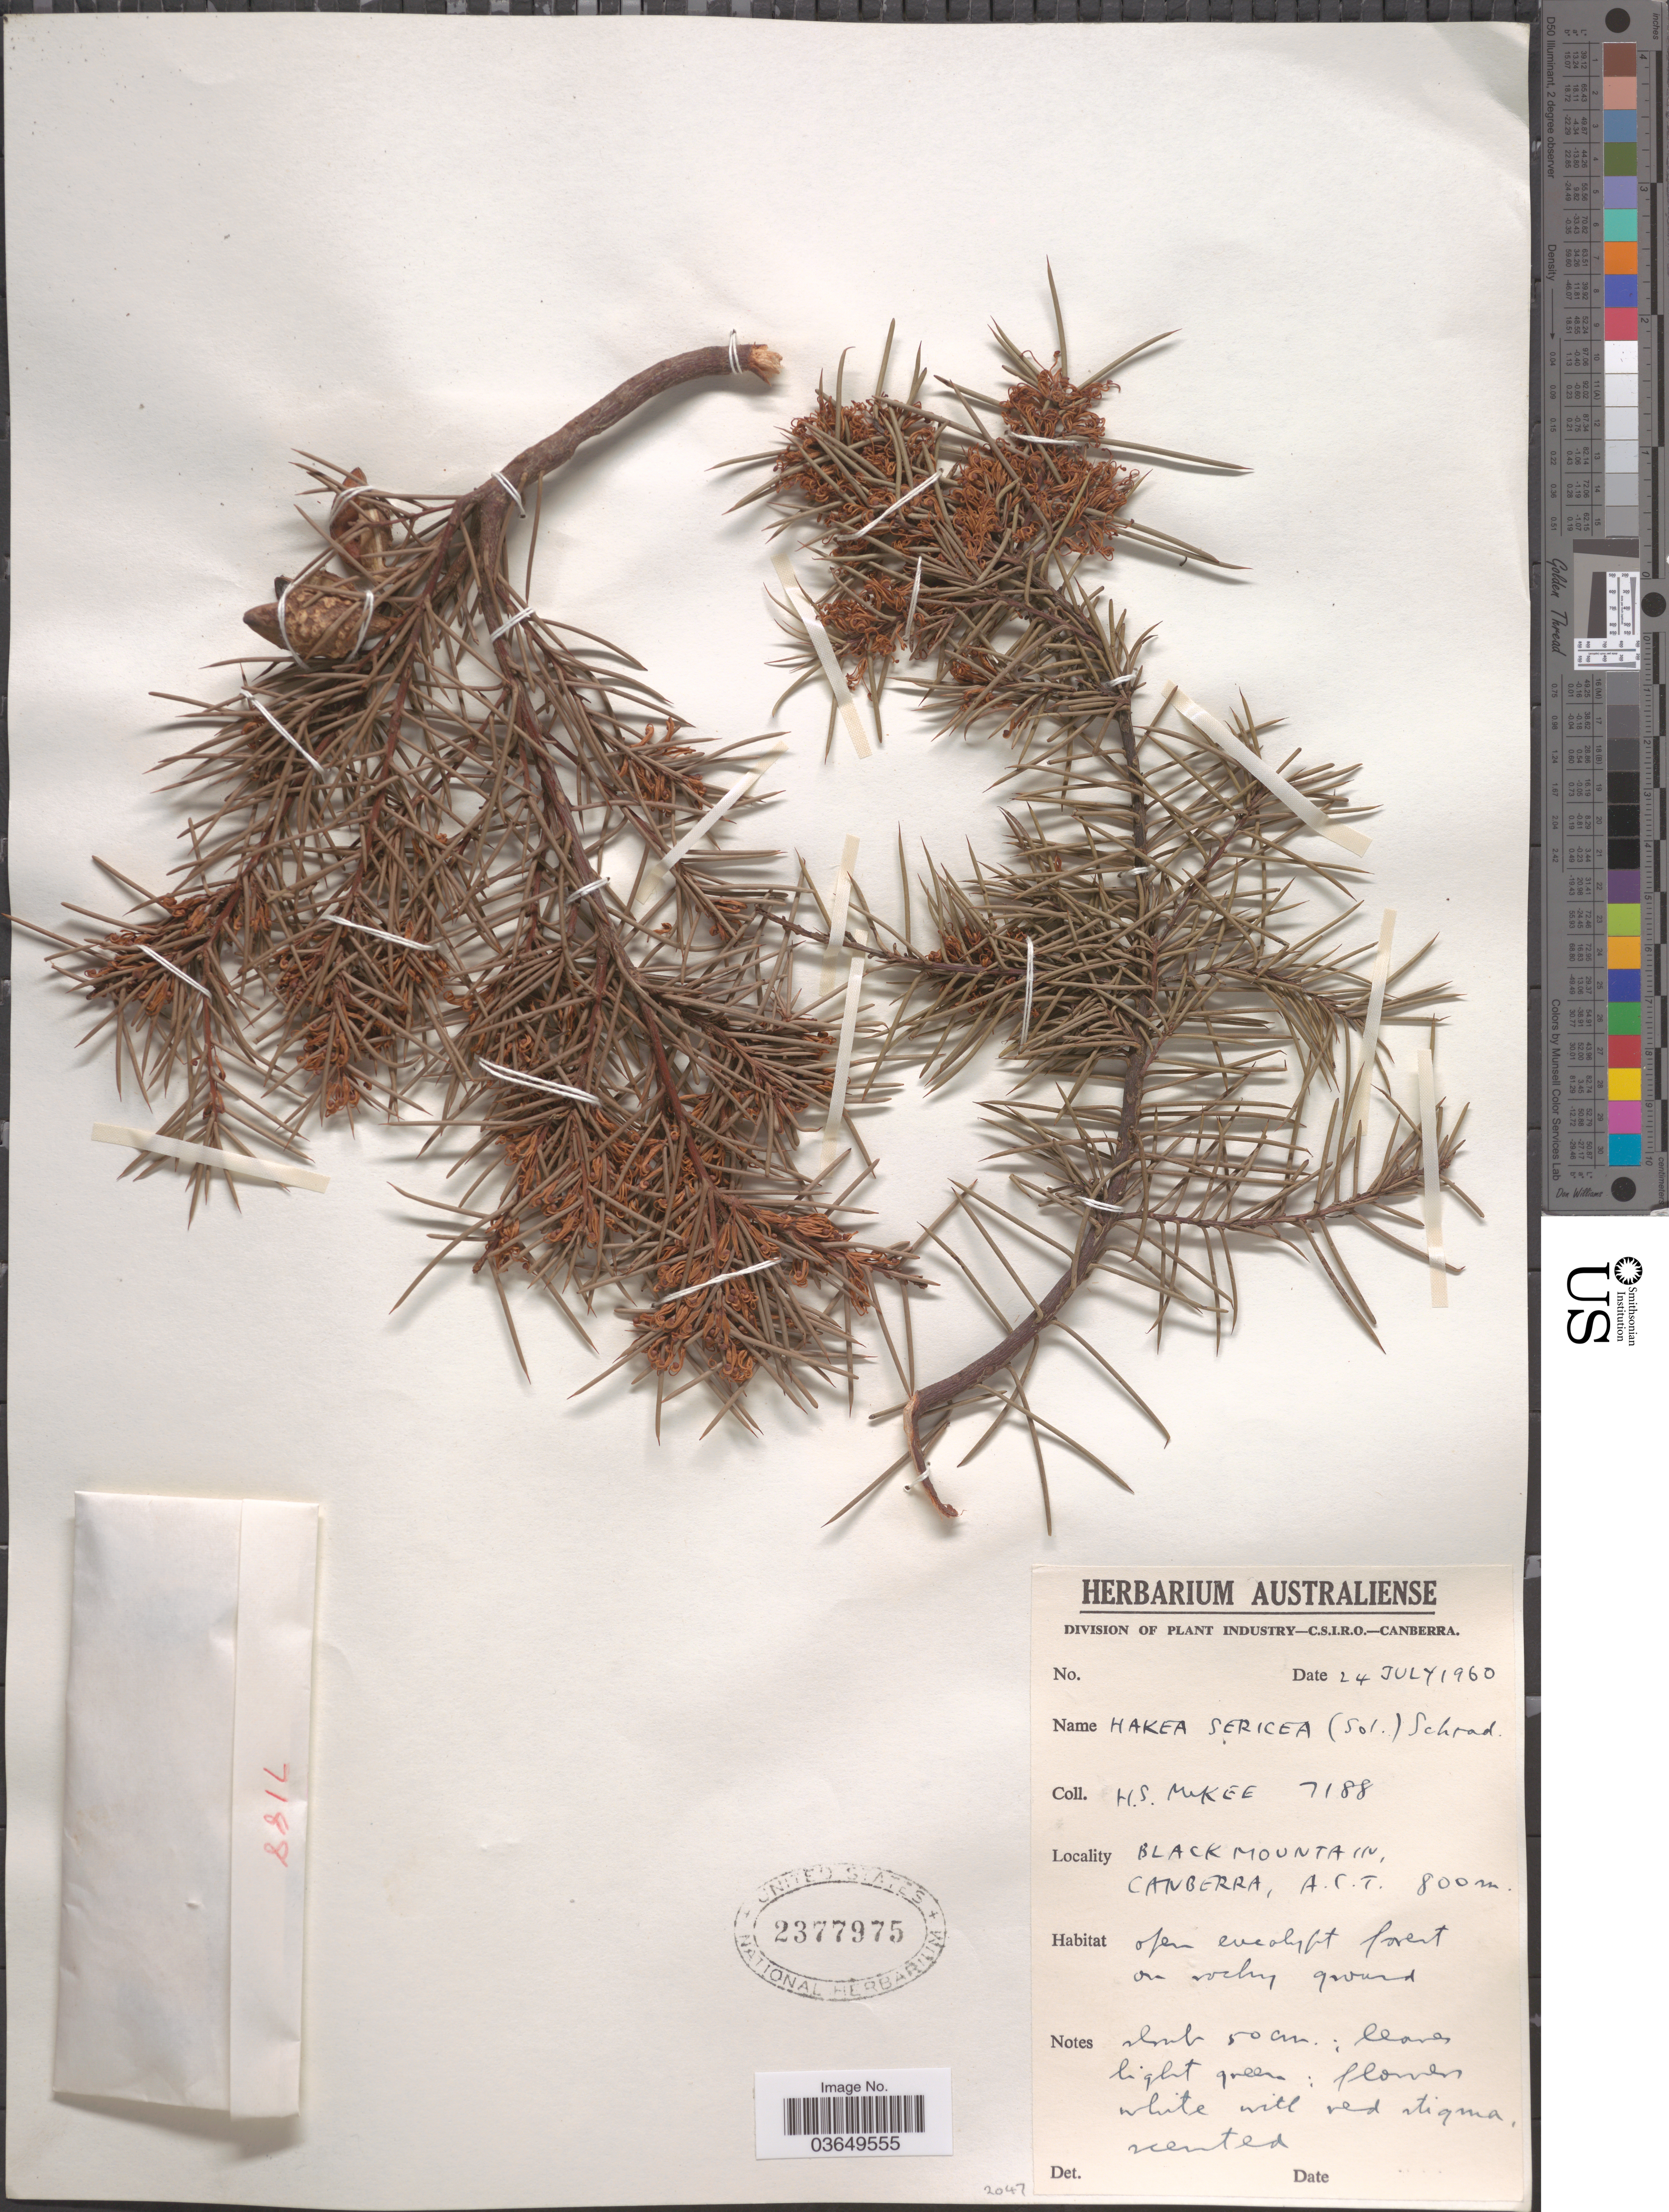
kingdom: Plantae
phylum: Tracheophyta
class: Magnoliopsida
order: Proteales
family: Proteaceae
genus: Hakea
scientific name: Hakea sericea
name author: Schrad. & J.C. Wendl.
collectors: H. S. McKee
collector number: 7188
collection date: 1960-07-24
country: Australia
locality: Black Mountain, Canberra, A. C. T.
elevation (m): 800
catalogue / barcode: US 2377975